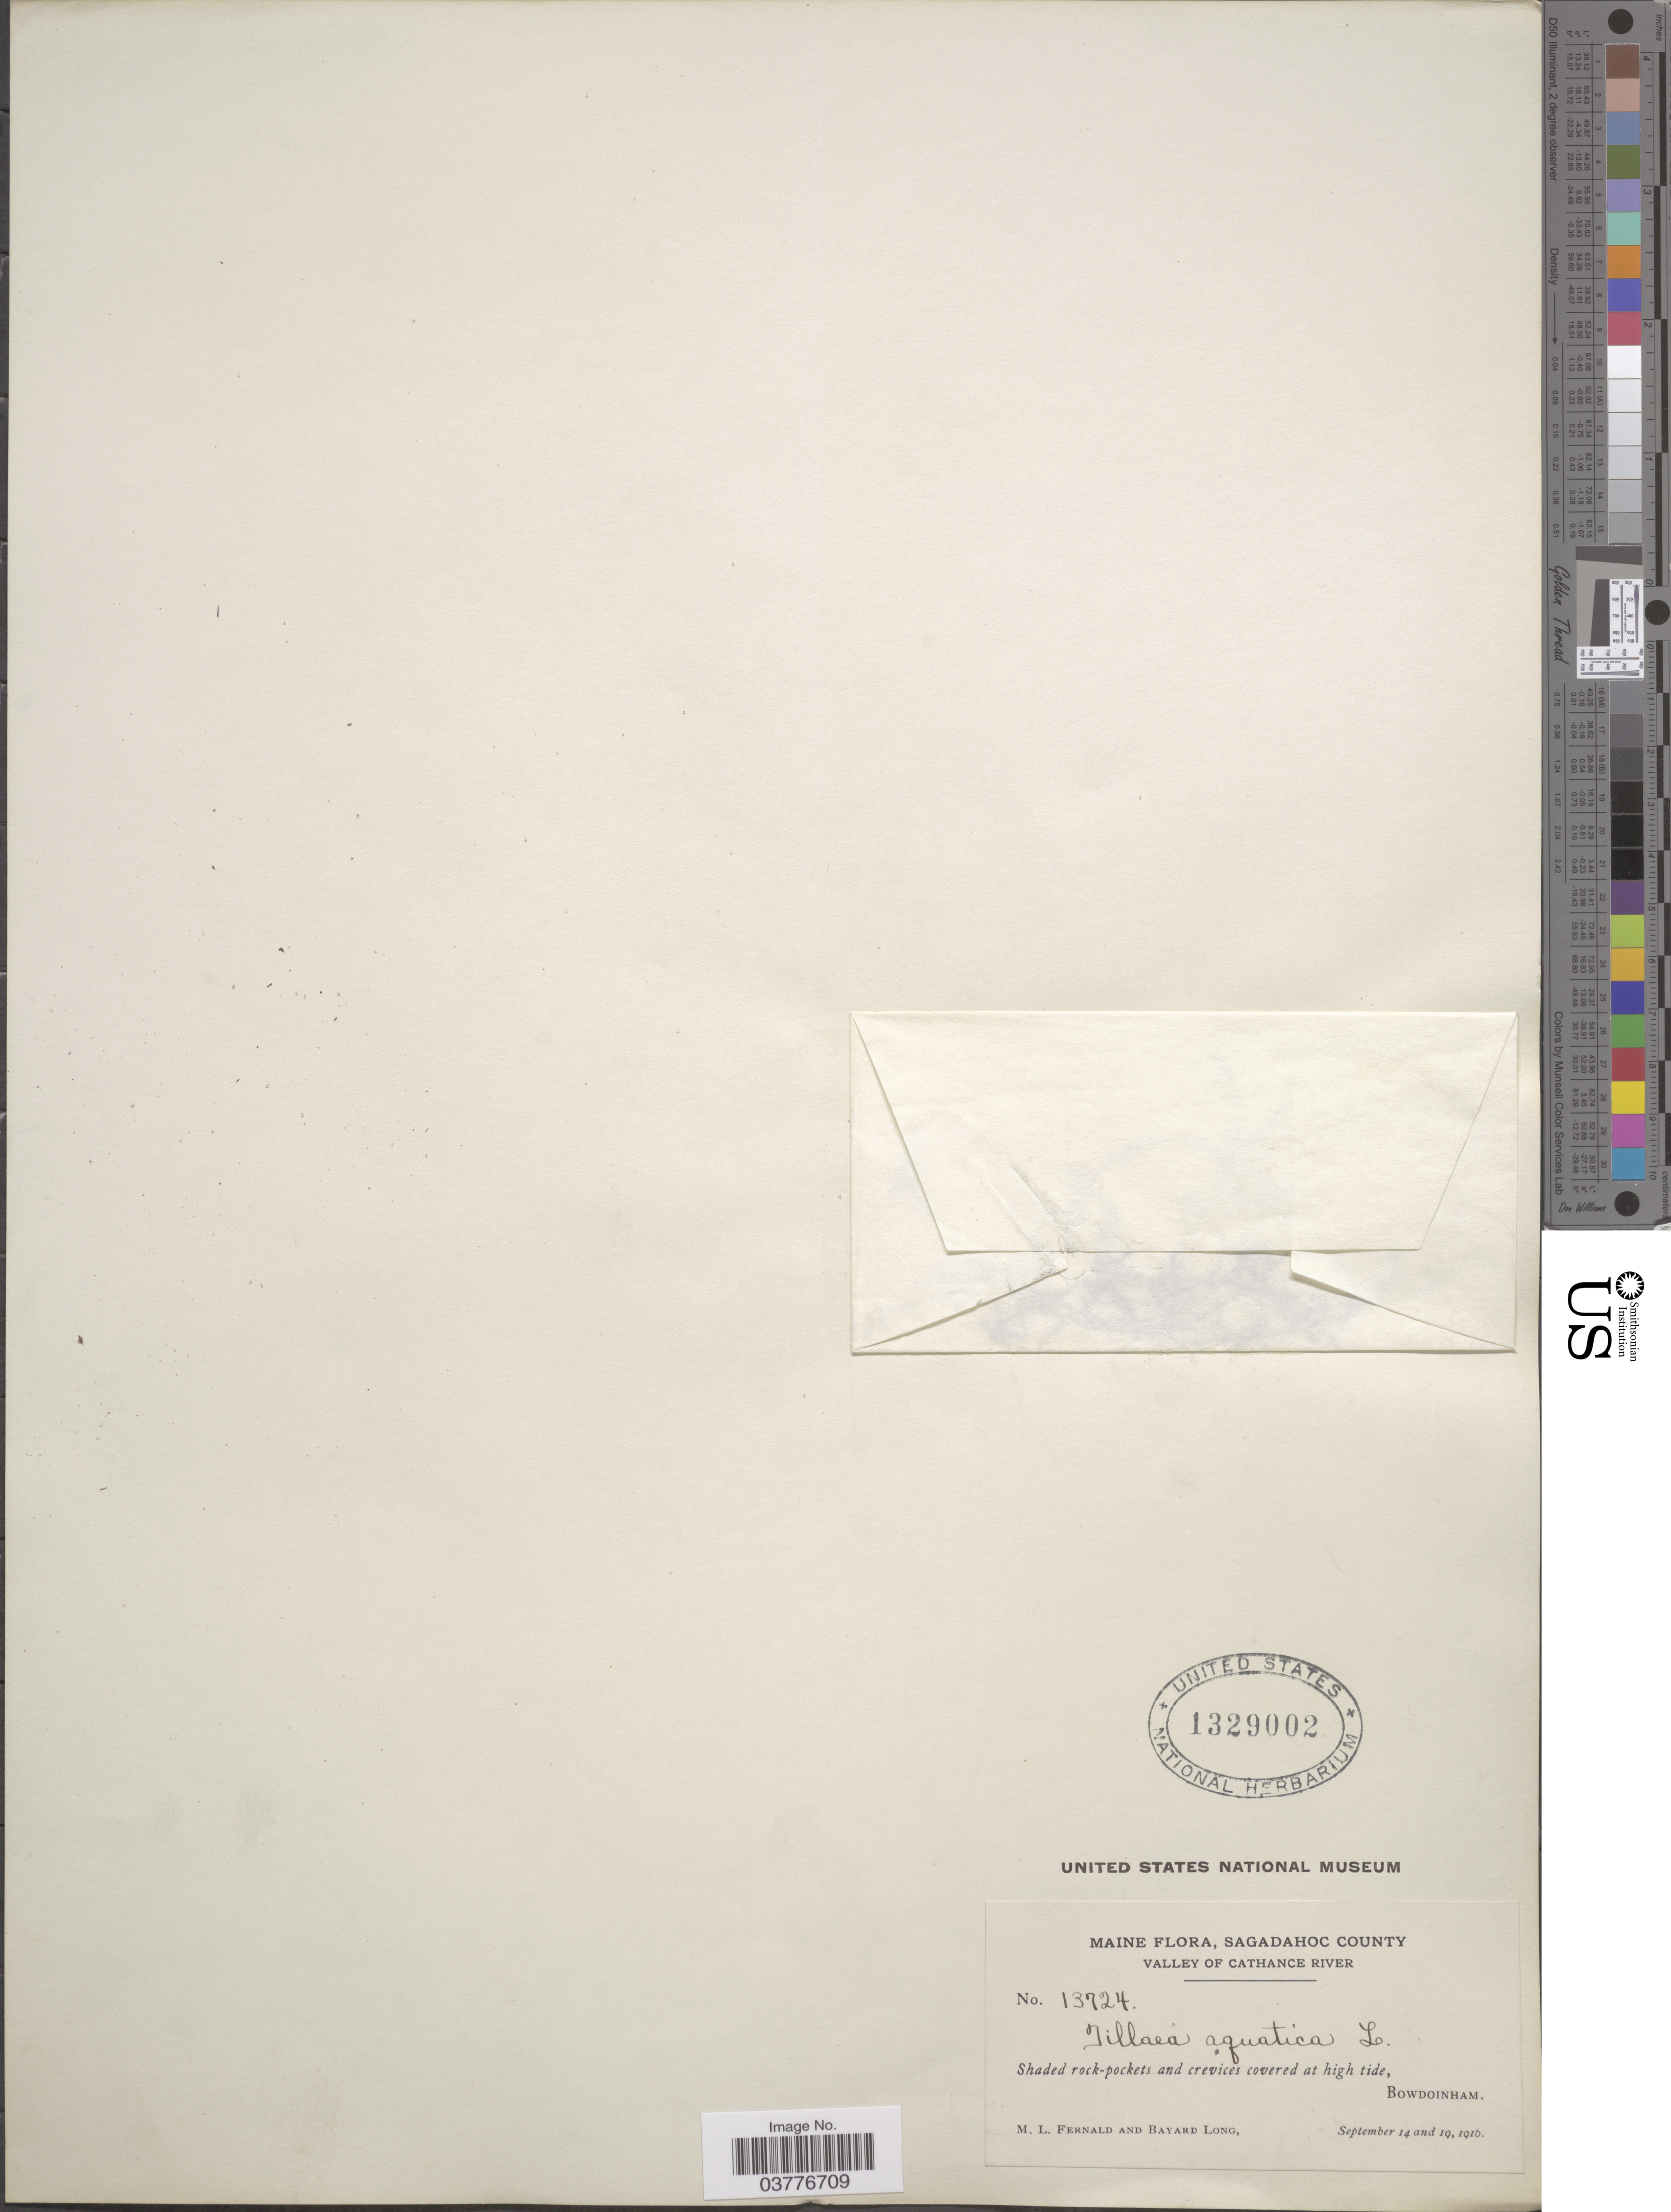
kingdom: Plantae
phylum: Tracheophyta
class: Magnoliopsida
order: Saxifragales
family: Crassulaceae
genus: Crassula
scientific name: Crassula aquatica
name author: (L.) Schönland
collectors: M. L. Fernald & B. Long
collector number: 13724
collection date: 1916-09-14/1916-09-19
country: United States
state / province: Maine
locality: Sagadahoc County. Valley of Cathance River. Shaded rock-pockets and crevices covered at high tide, Bowdoinham.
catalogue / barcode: US 1329002